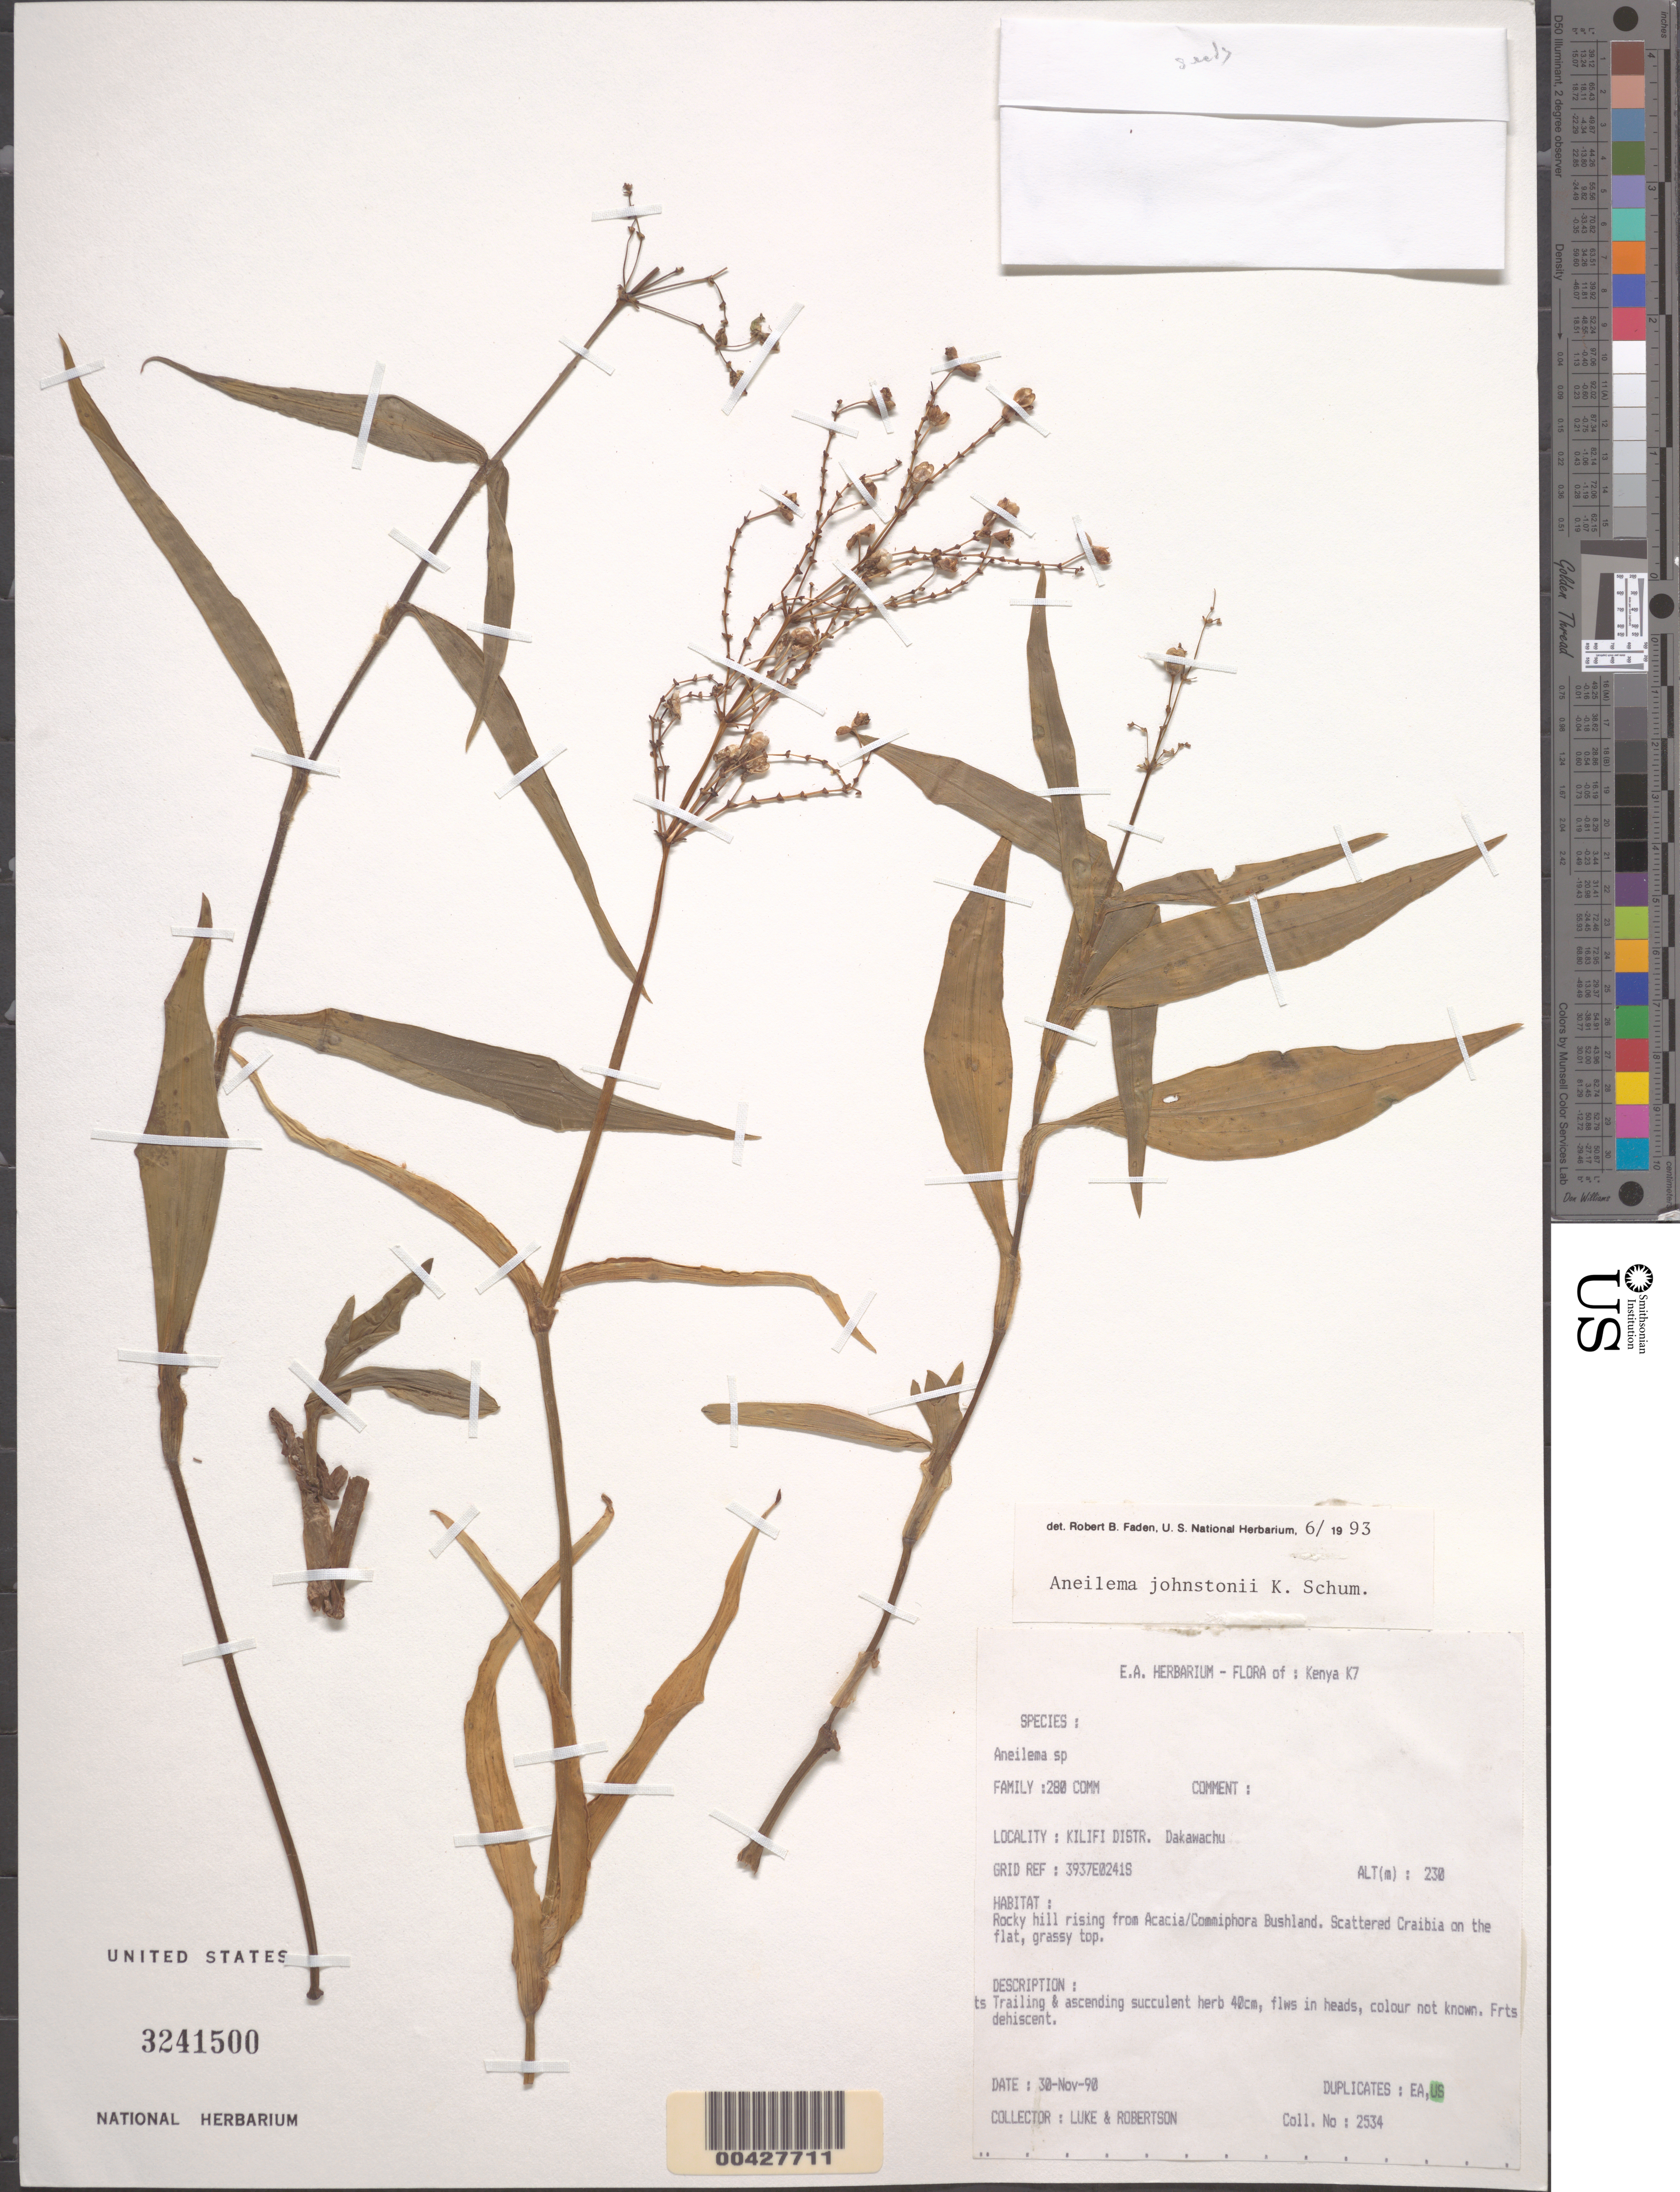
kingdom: Plantae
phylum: Tracheophyta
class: Liliopsida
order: Commelinales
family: Commelinaceae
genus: Aneilema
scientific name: Aneilema johnstonii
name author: K. Schum.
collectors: M. Luke & A. Robertson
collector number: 2534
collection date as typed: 30 Nov 1990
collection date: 1990-11-30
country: Kenya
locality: Kilifi, dakawachu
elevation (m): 230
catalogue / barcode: US 3214500